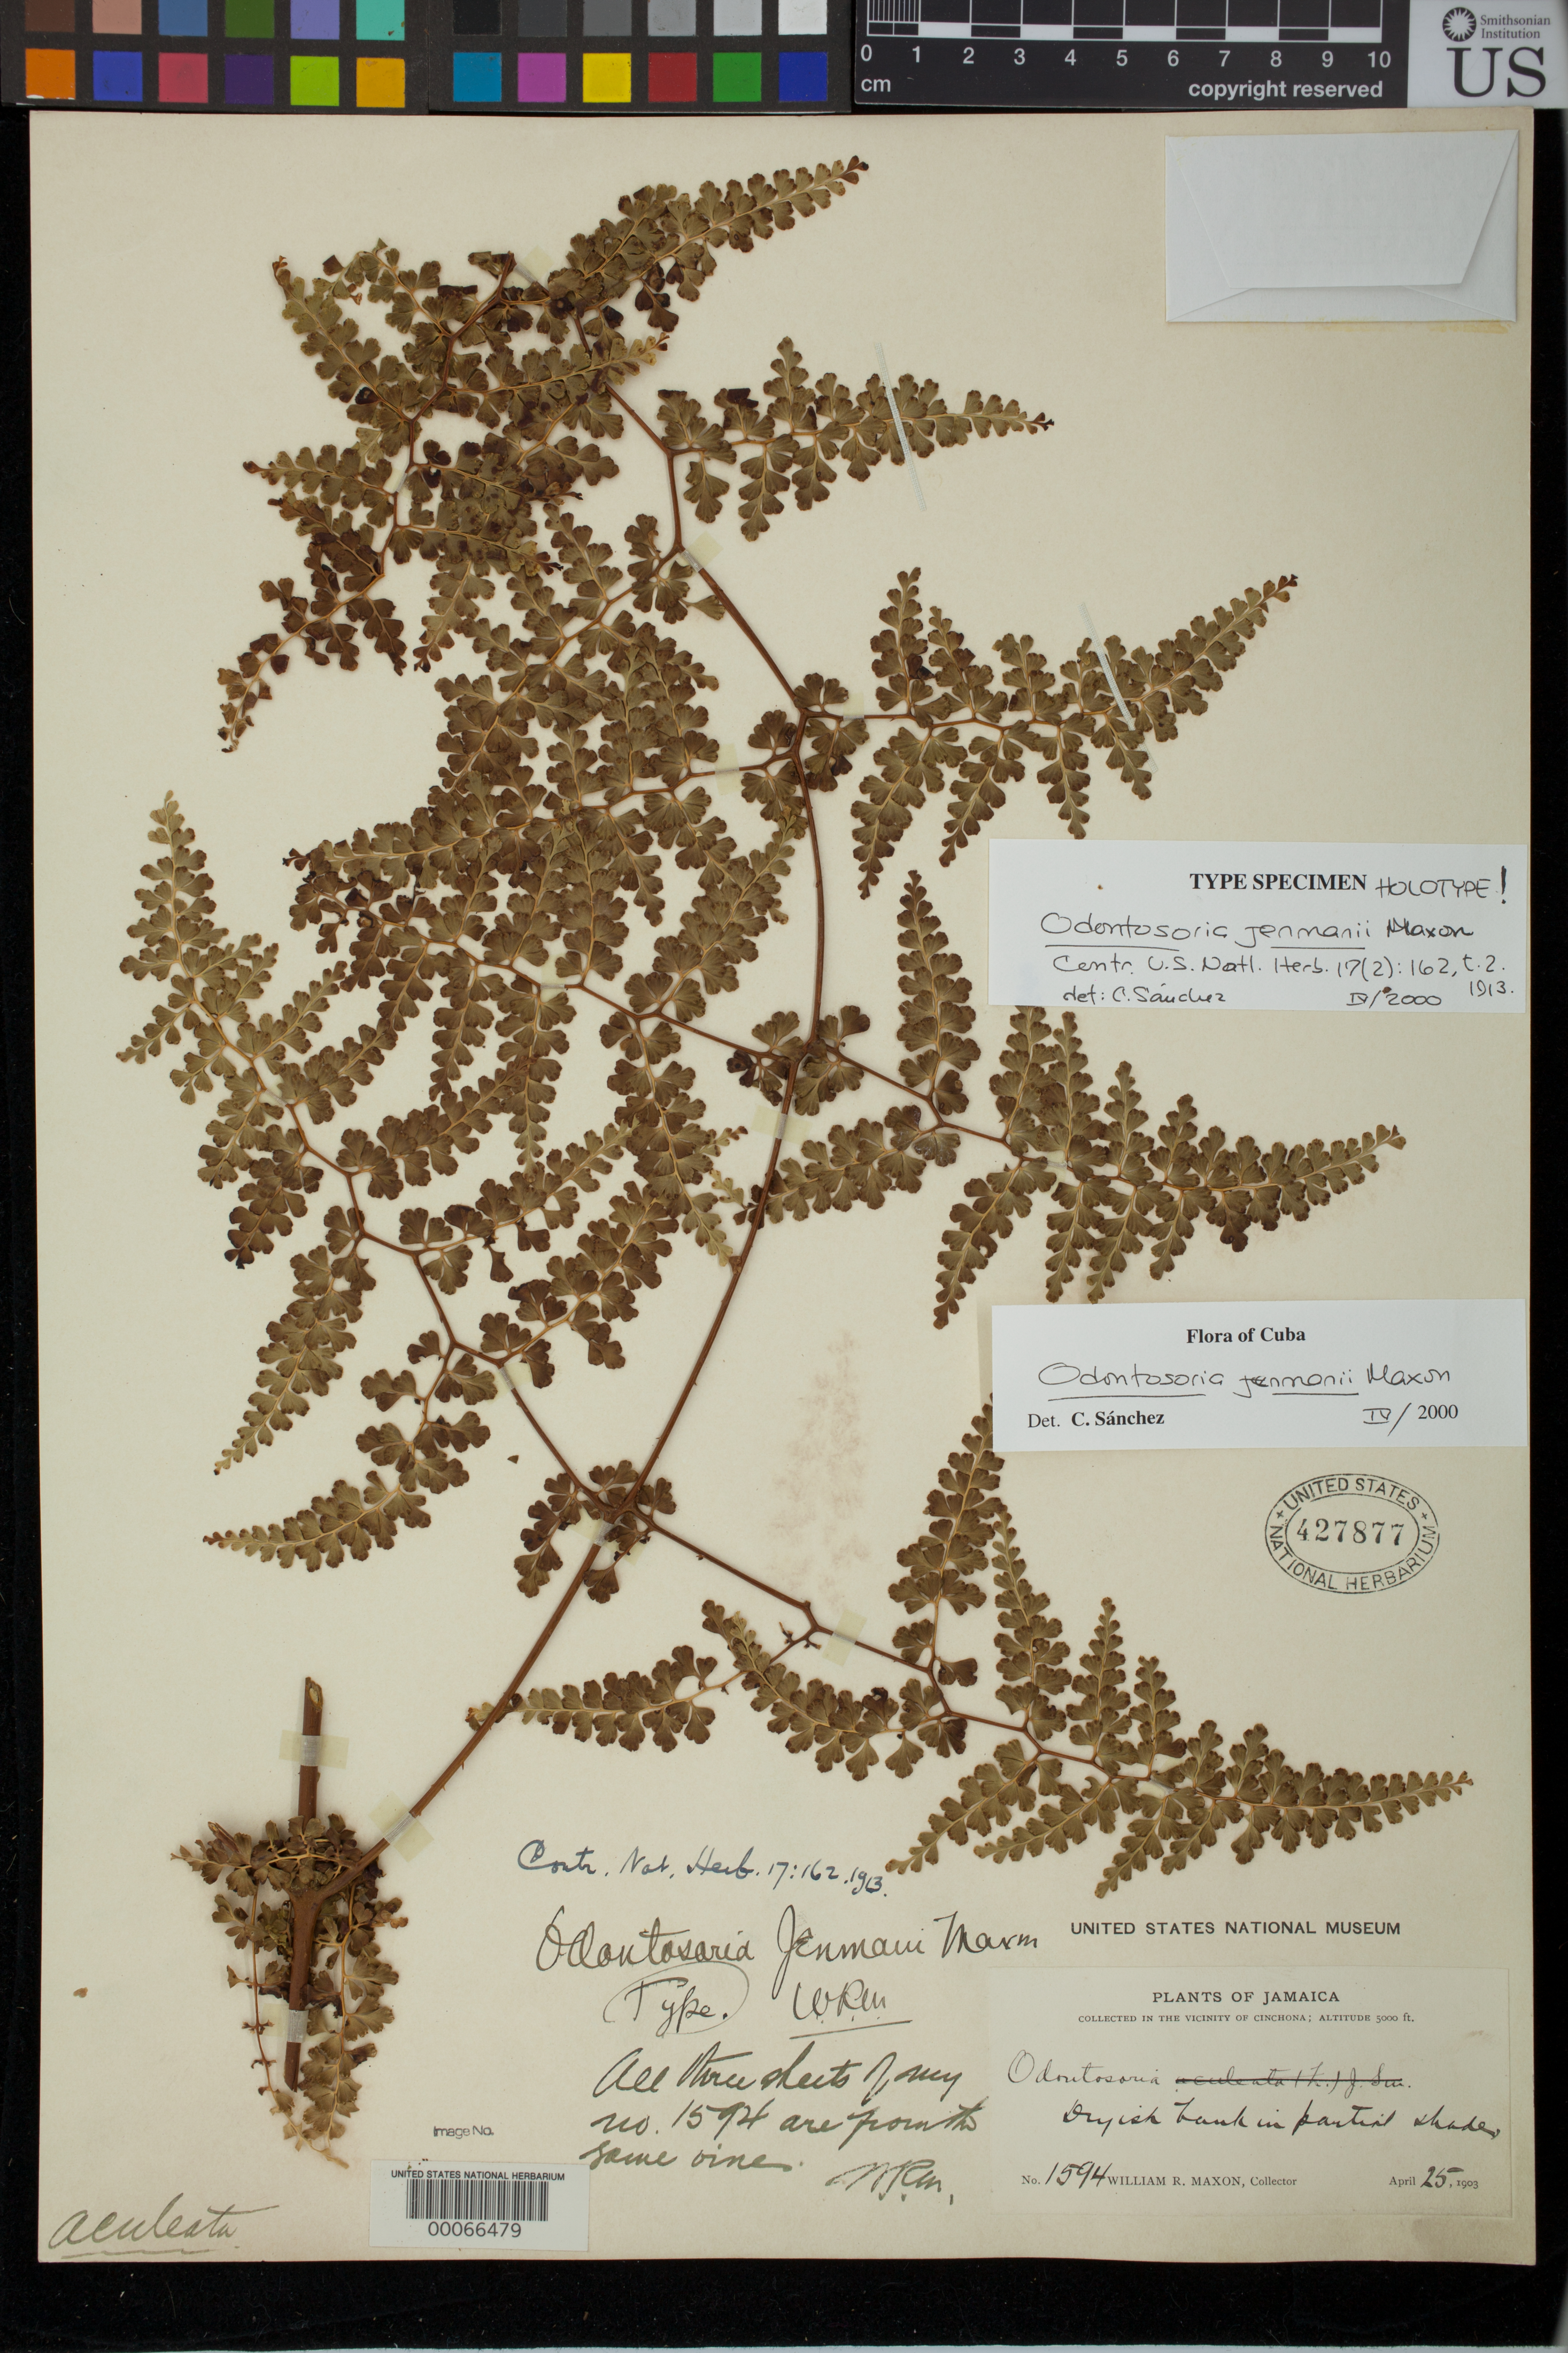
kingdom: Plantae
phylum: Tracheophyta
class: Polypodiopsida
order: Polypodiales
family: Lindsaeaceae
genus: Odontosoria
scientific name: Odontosoria jenmanii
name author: Maxon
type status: Holotype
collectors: W. R. Maxon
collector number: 1594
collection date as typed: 25 Apr 1903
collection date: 1903-04-25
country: Jamaica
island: Greater Antilles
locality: Vicinity of Cinchona.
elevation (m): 1524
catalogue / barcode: US 427877